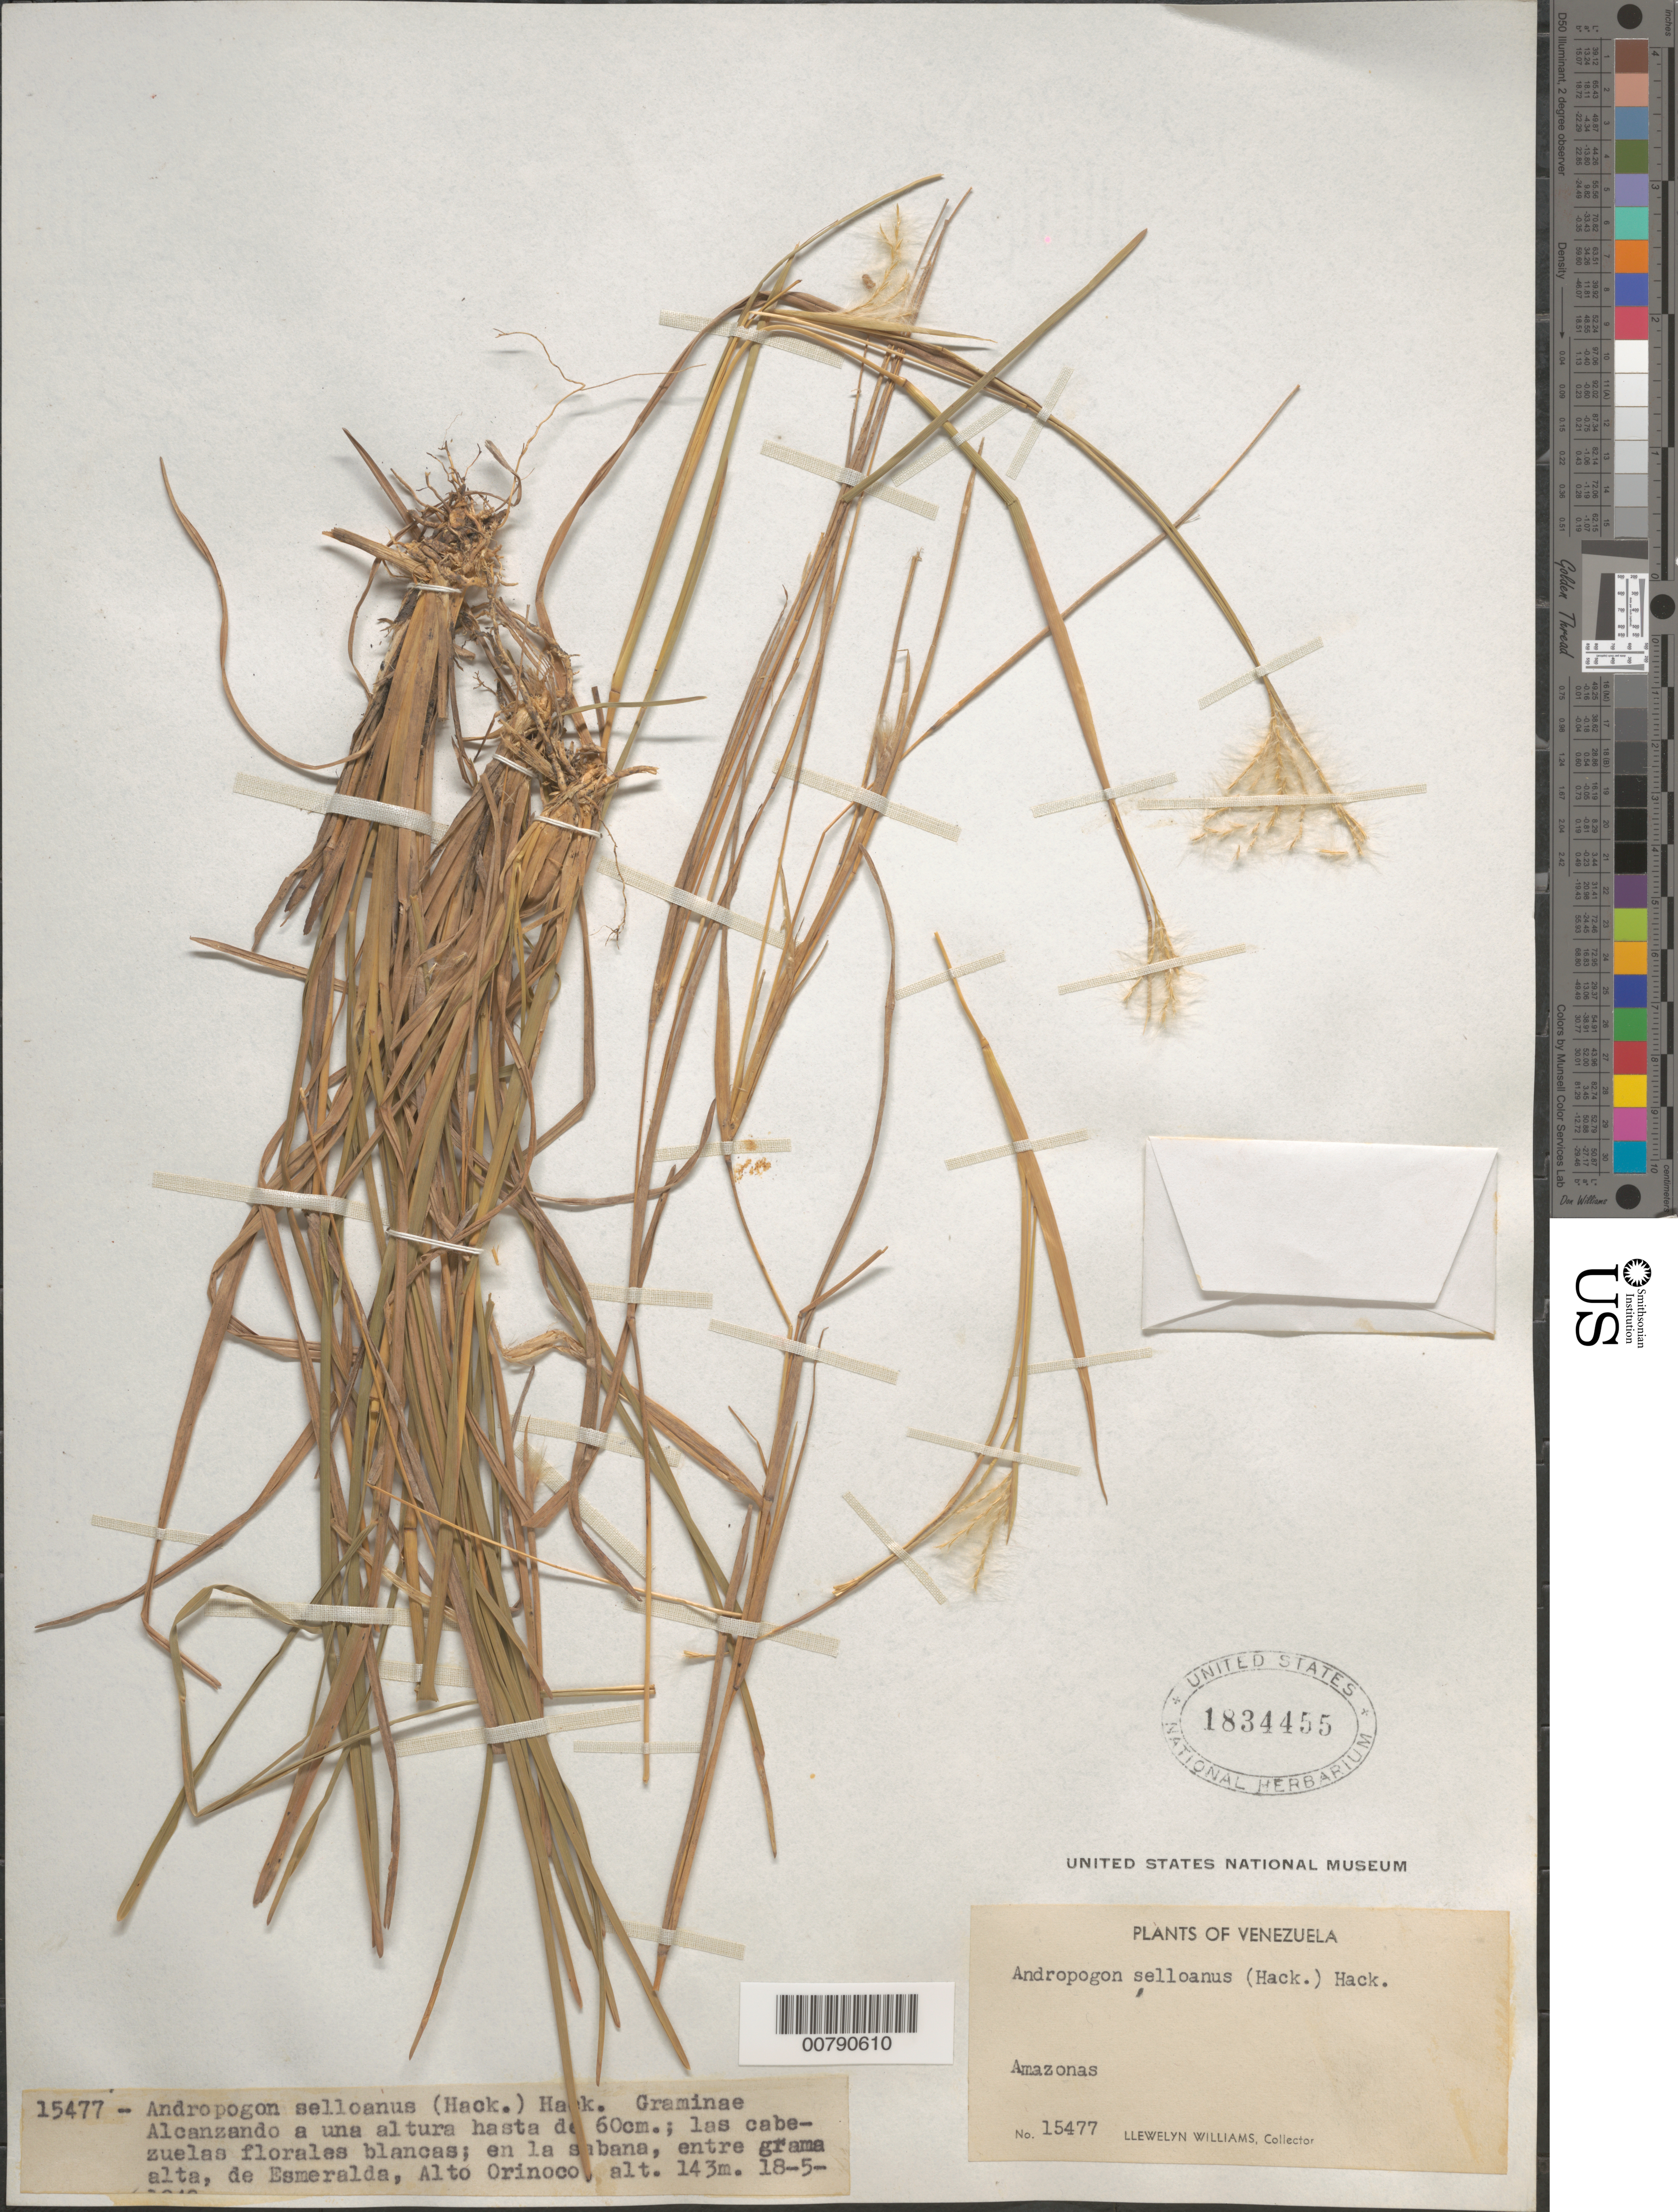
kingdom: Plantae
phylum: Tracheophyta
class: Liliopsida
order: Poales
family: Poaceae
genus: Andropogon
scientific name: Andropogon selloanus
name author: (Hack.) Hack.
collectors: Ll. Williams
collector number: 15477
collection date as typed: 18-May-42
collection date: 1942-05-18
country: Venezuela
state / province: Amazonas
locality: Esmeralda, Alto Orinoco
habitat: Sabana, entre grama alta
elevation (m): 143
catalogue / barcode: US 1834455